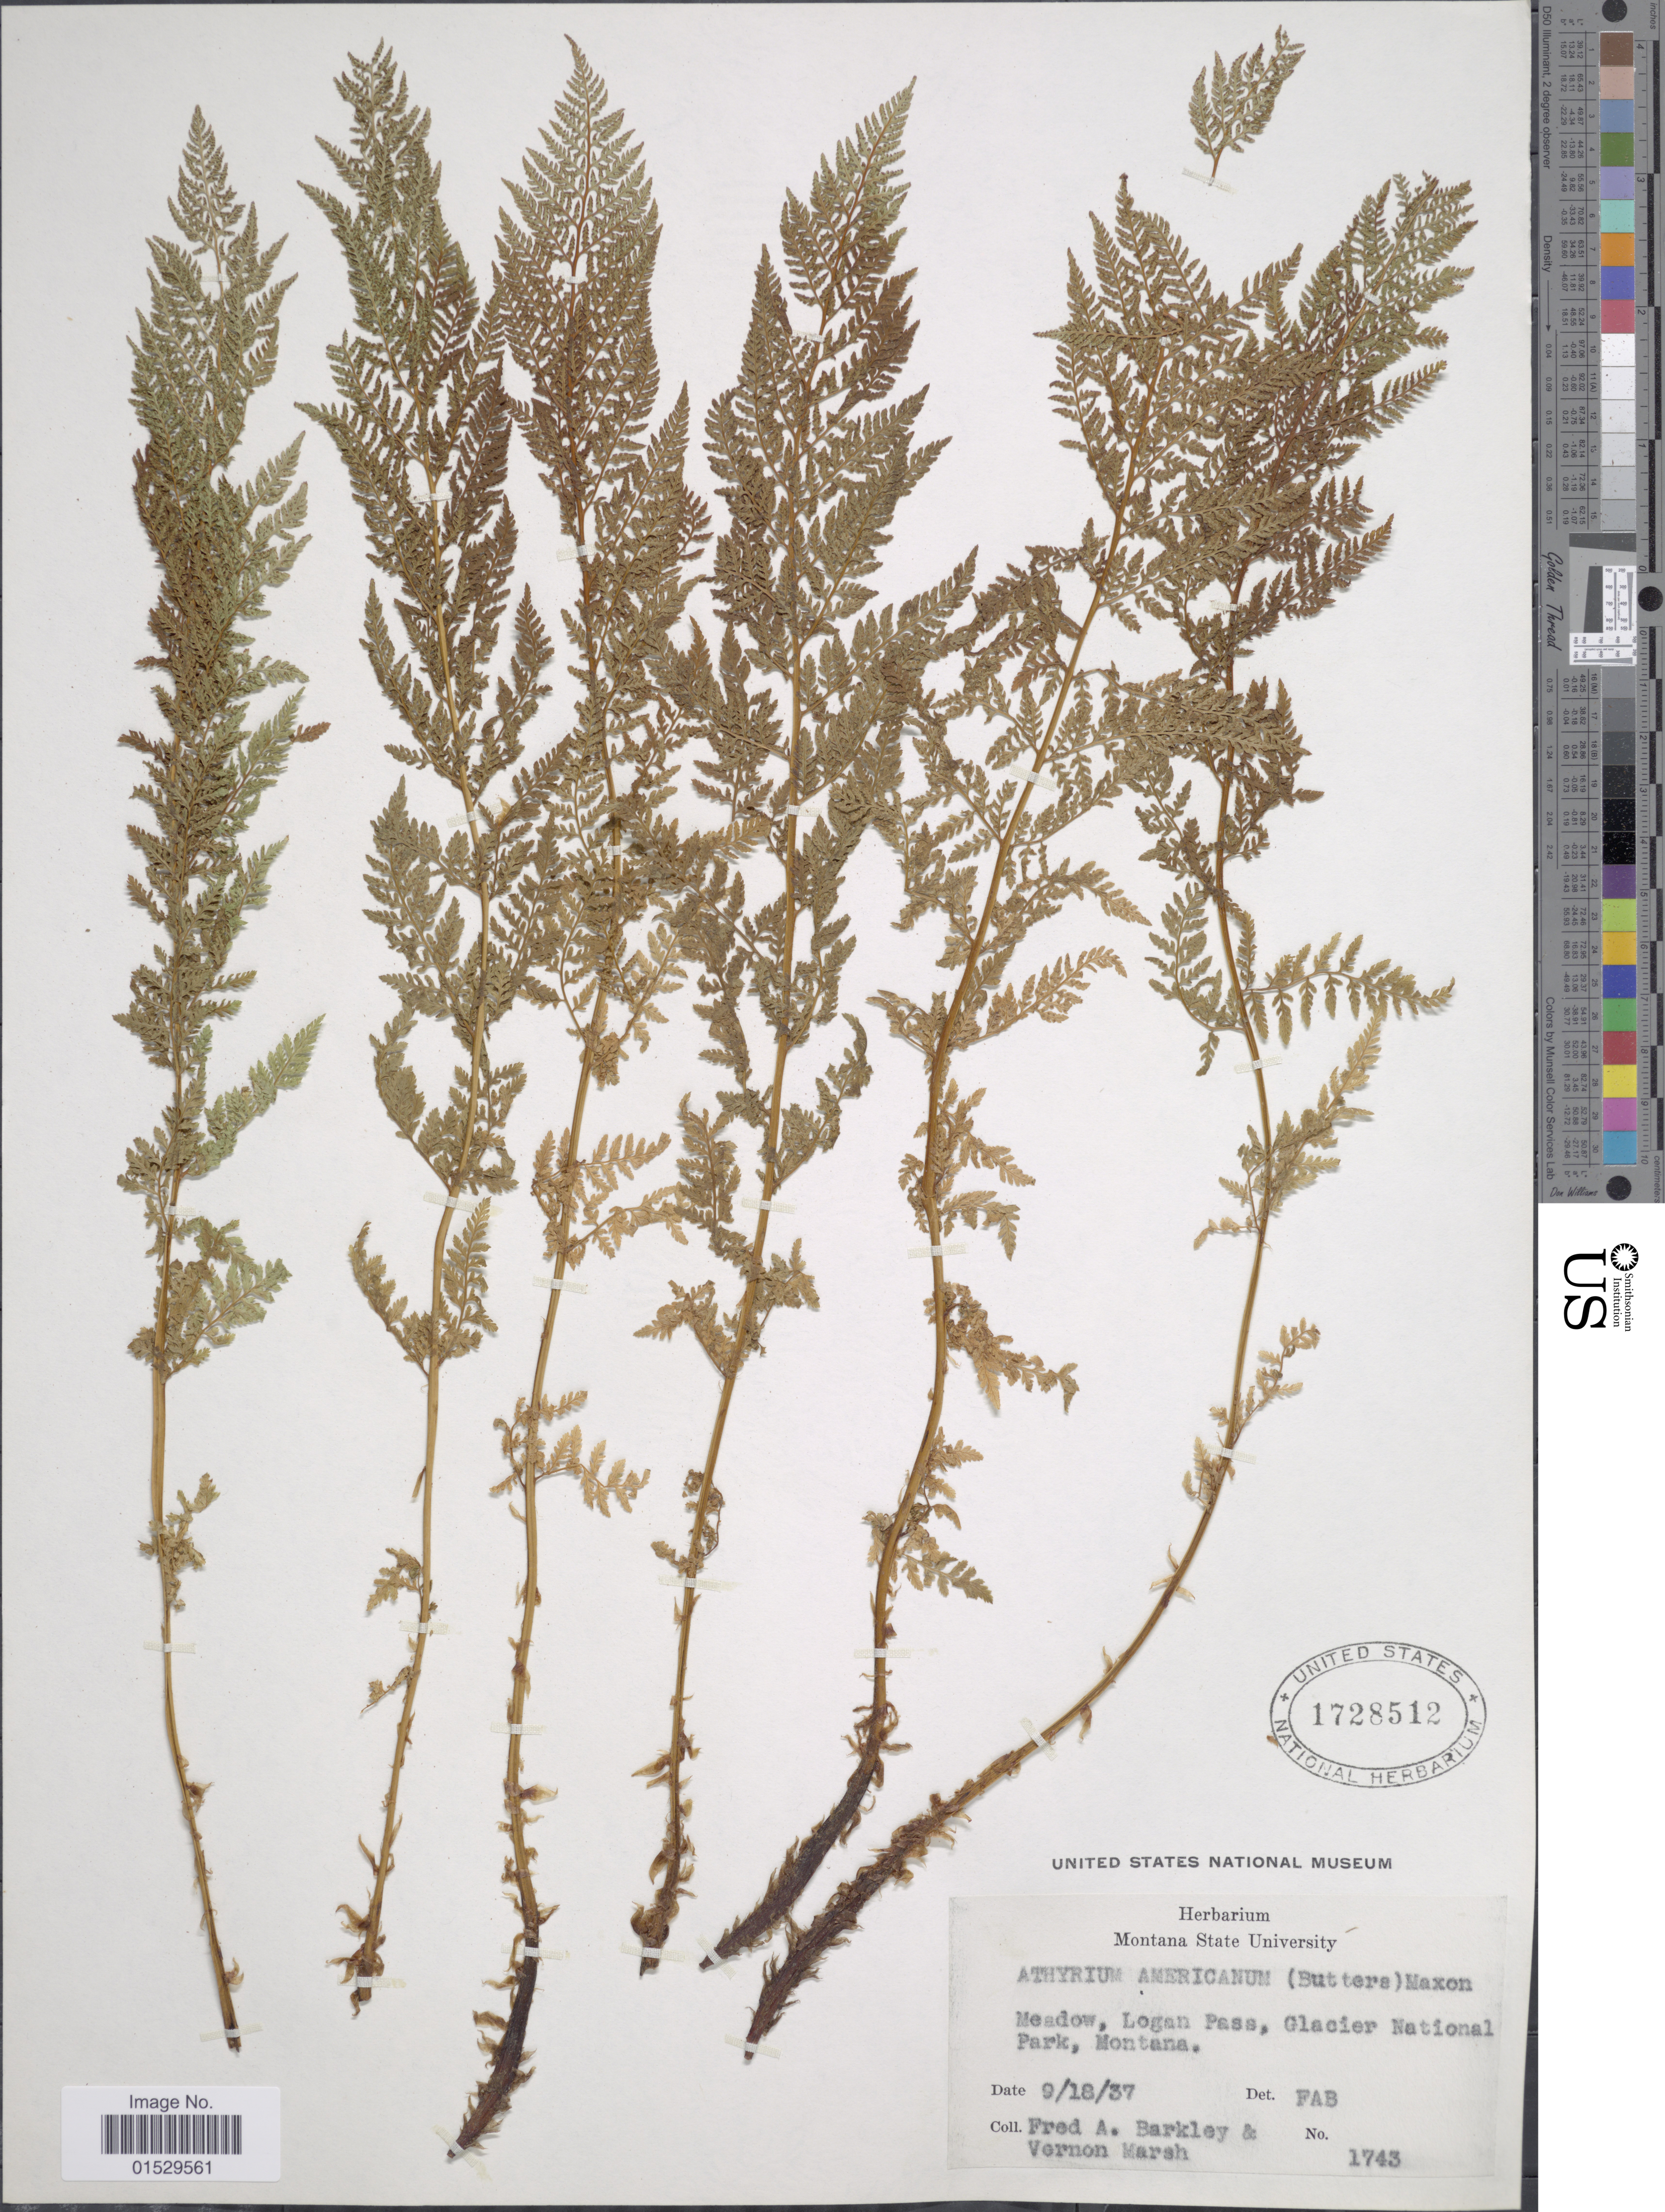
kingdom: Plantae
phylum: Tracheophyta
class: Polypodiopsida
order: Polypodiales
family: Athyriaceae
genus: Athyrium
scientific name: Athyrium distentifolilum subsp. americanum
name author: (Butters) Hultén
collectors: F. A. Barkley & V. L. Marsh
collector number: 1743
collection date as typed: Transcribed d/m/y: 18/9/37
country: United States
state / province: Montana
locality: Meadow, Logan Pass, Glacier National park, Montana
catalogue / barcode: US 1728512